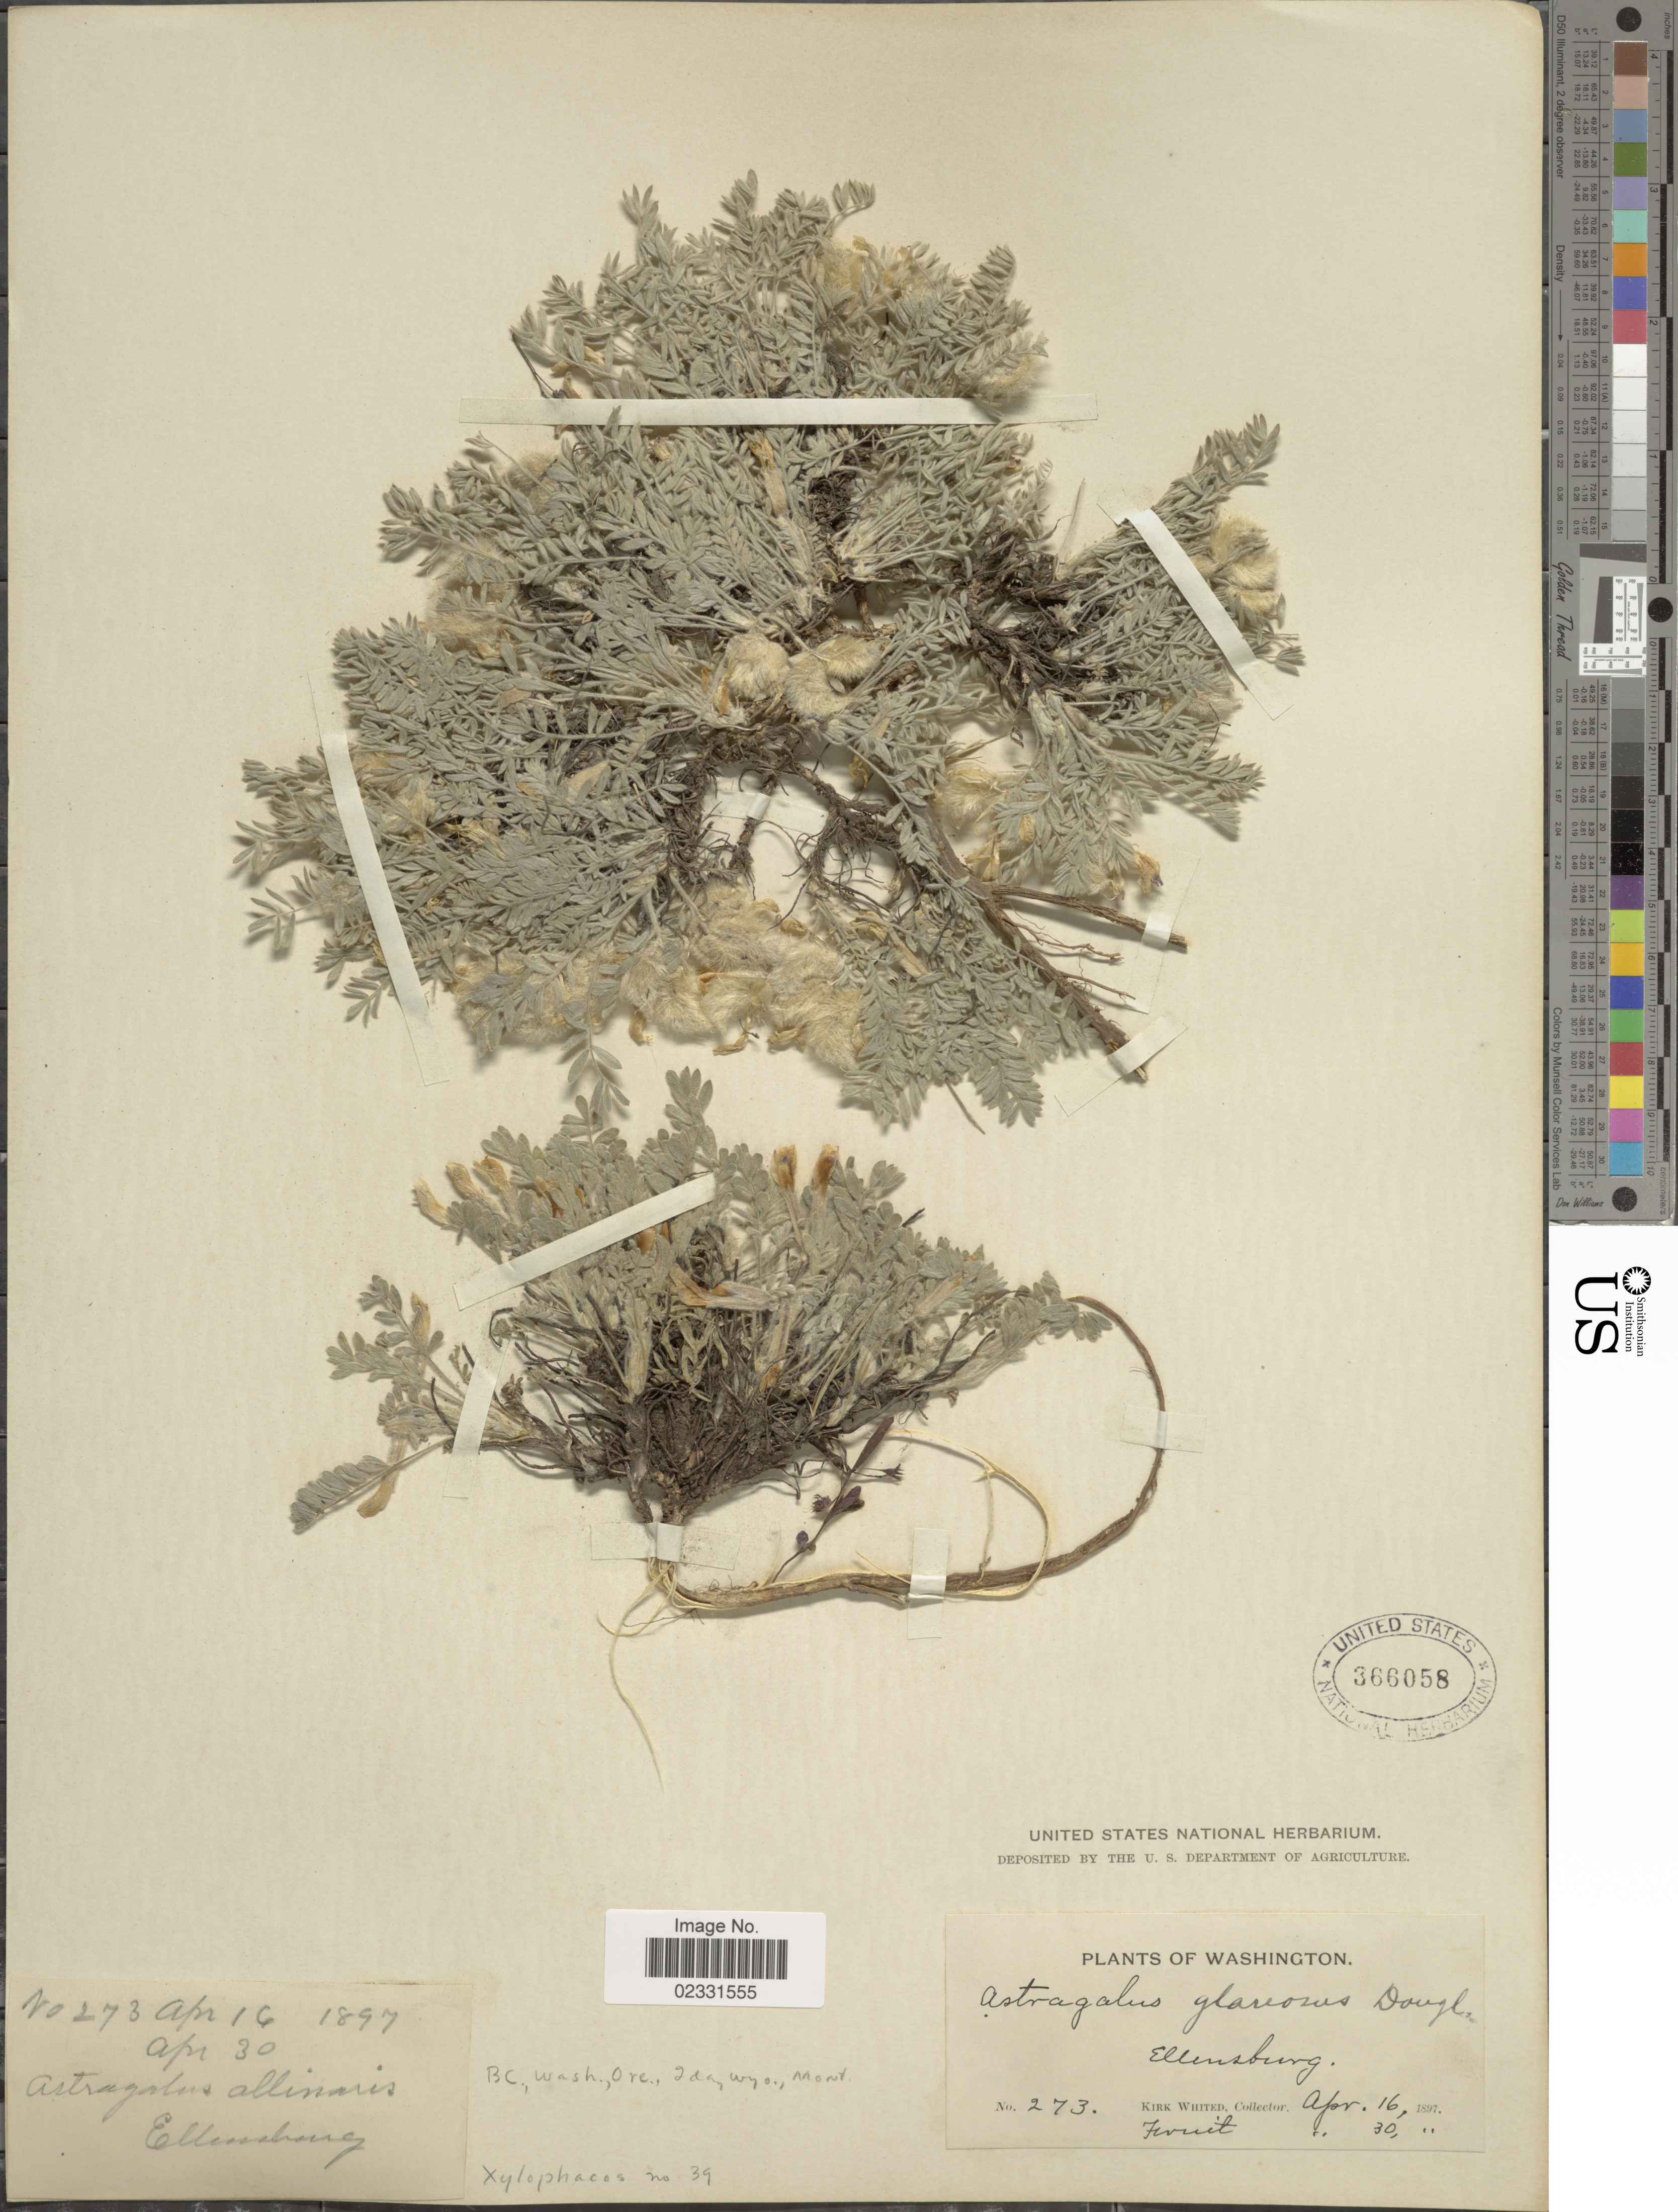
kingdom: Plantae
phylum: Tracheophyta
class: Magnoliopsida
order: Fabales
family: Fabaceae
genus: Astragalus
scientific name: Astragalus purshii var. glareosus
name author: (Douglas ex Hook.) Barneby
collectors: K. Whited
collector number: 273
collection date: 1897-04-16/1897-04-30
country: United States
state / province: Washington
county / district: Kittitas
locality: Ellensburg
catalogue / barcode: US 366058